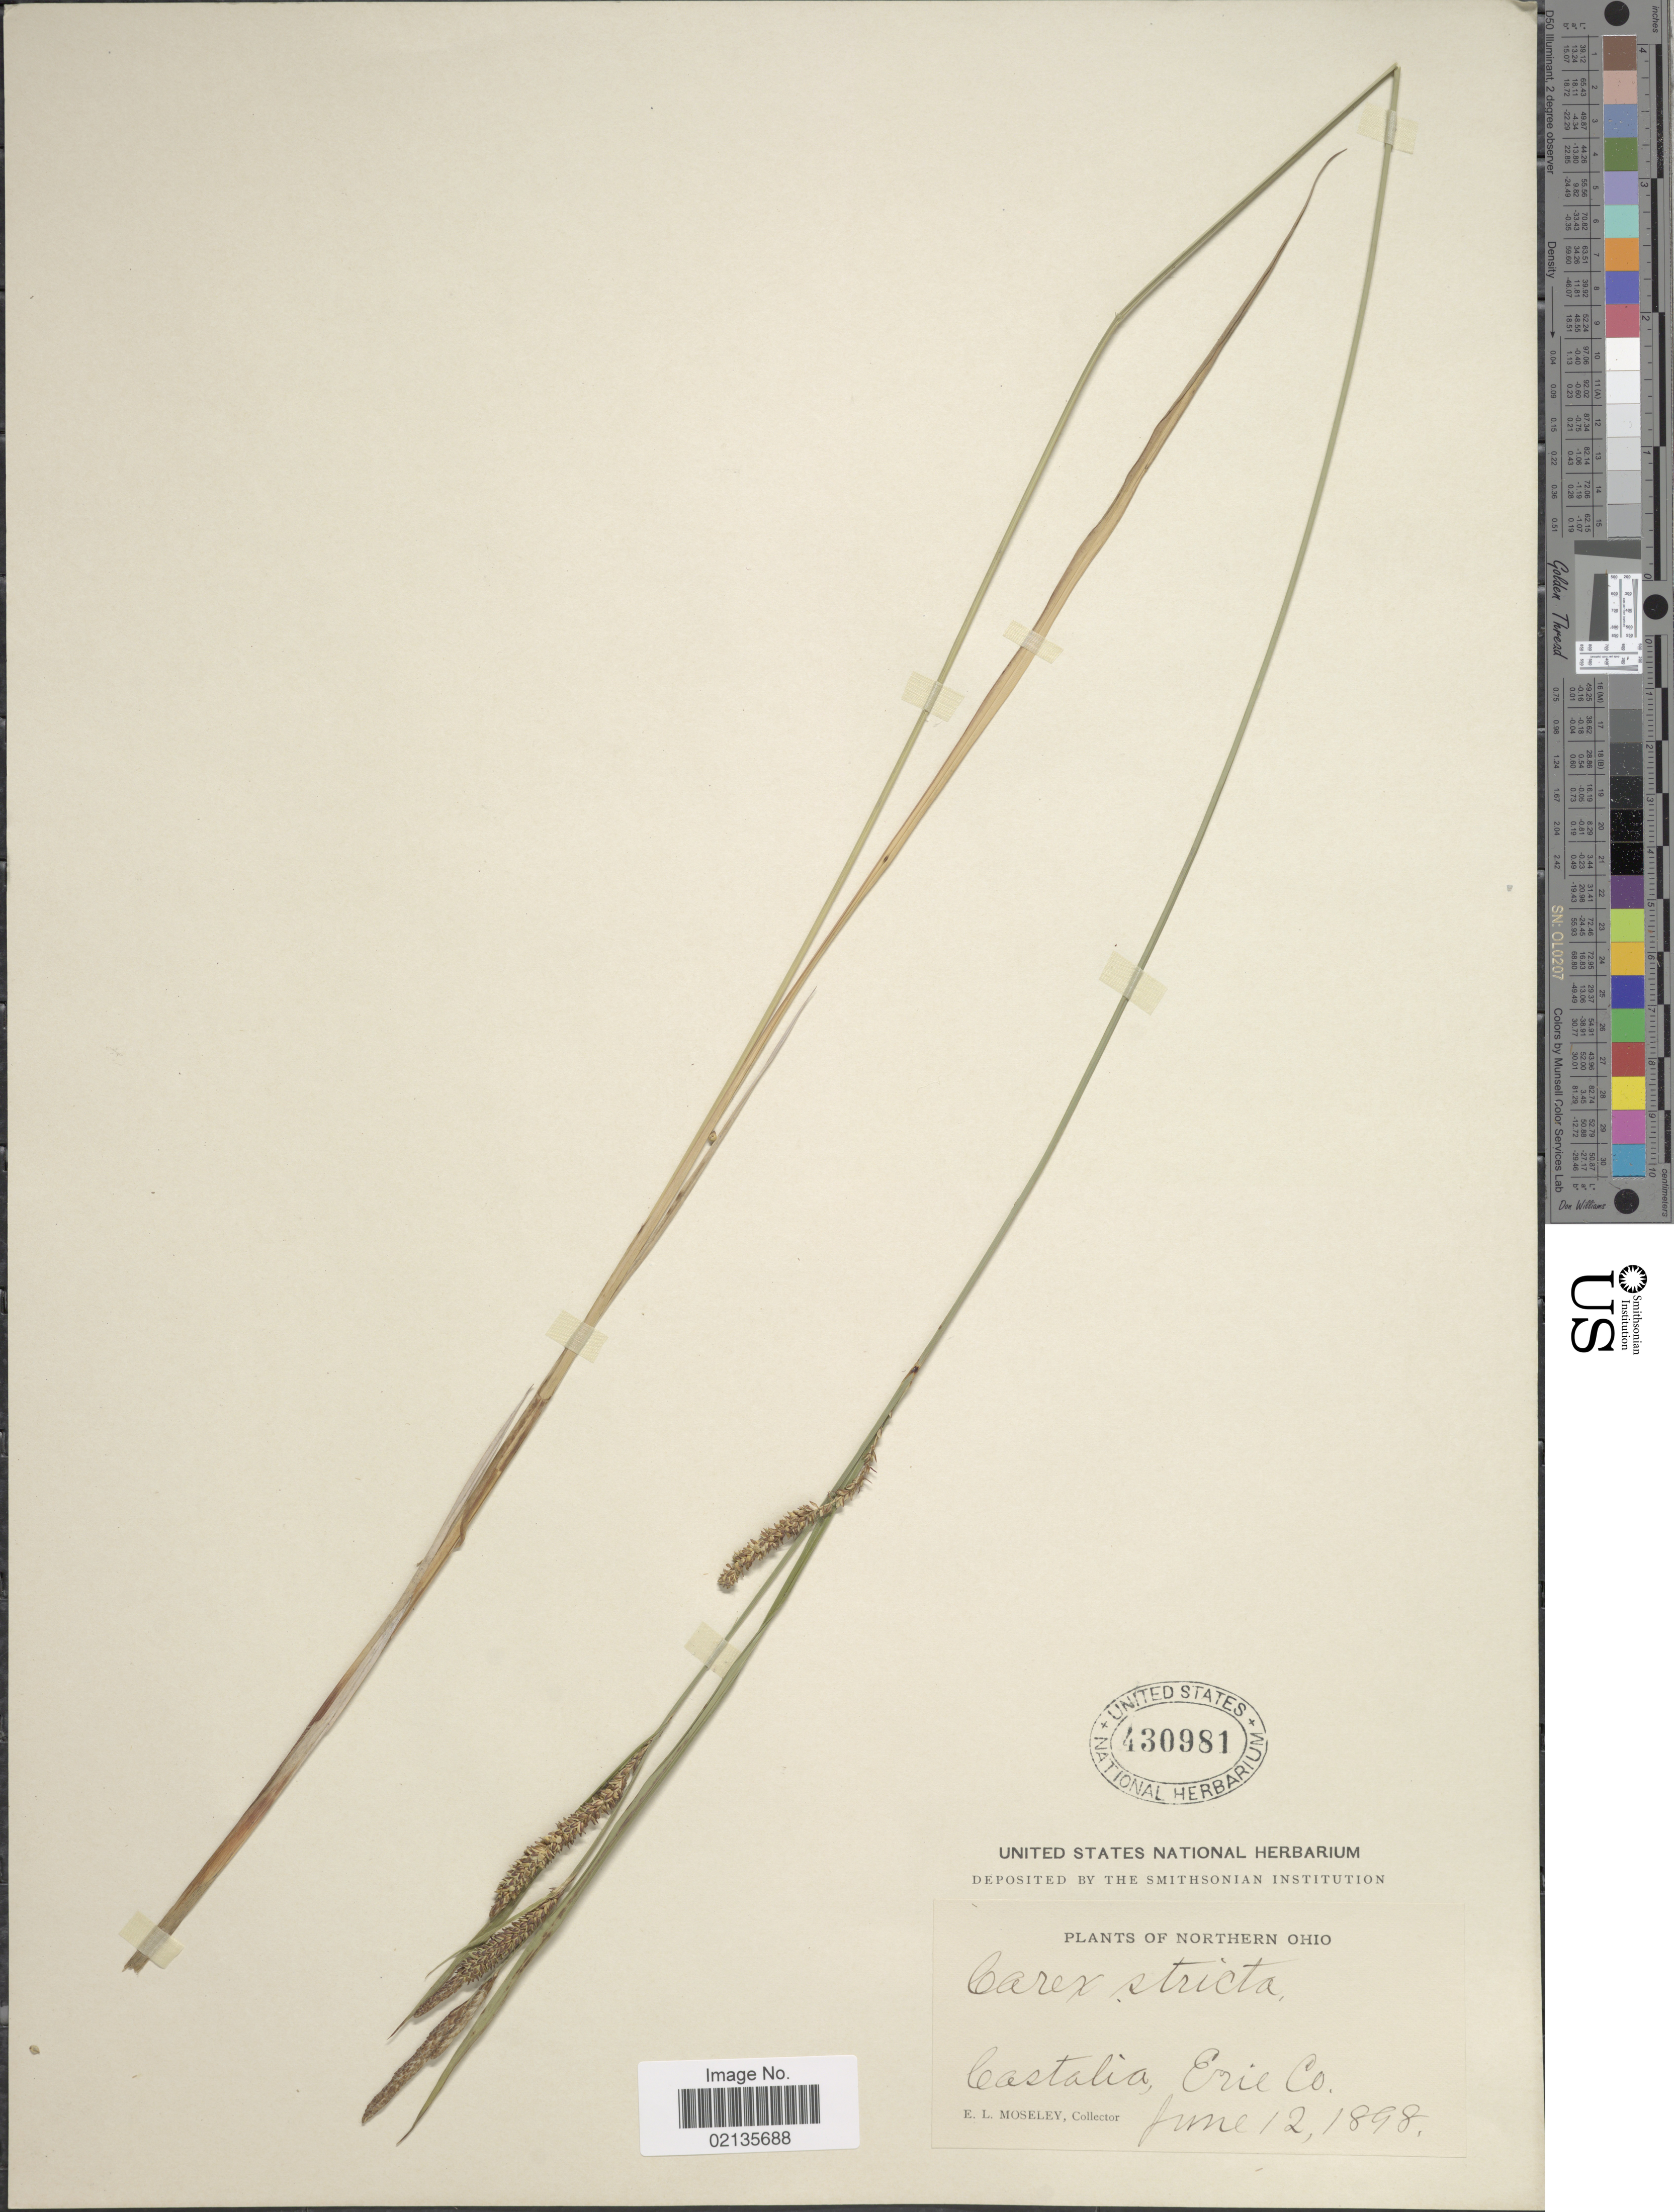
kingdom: Plantae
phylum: Tracheophyta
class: Liliopsida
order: Poales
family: Cyperaceae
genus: Carex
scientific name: Carex stricta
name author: Lam.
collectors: E. Moseley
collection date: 1898-06-12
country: United States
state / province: Ohio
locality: Northern Ohio, Castalia, Erie Co.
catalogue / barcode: US 430981